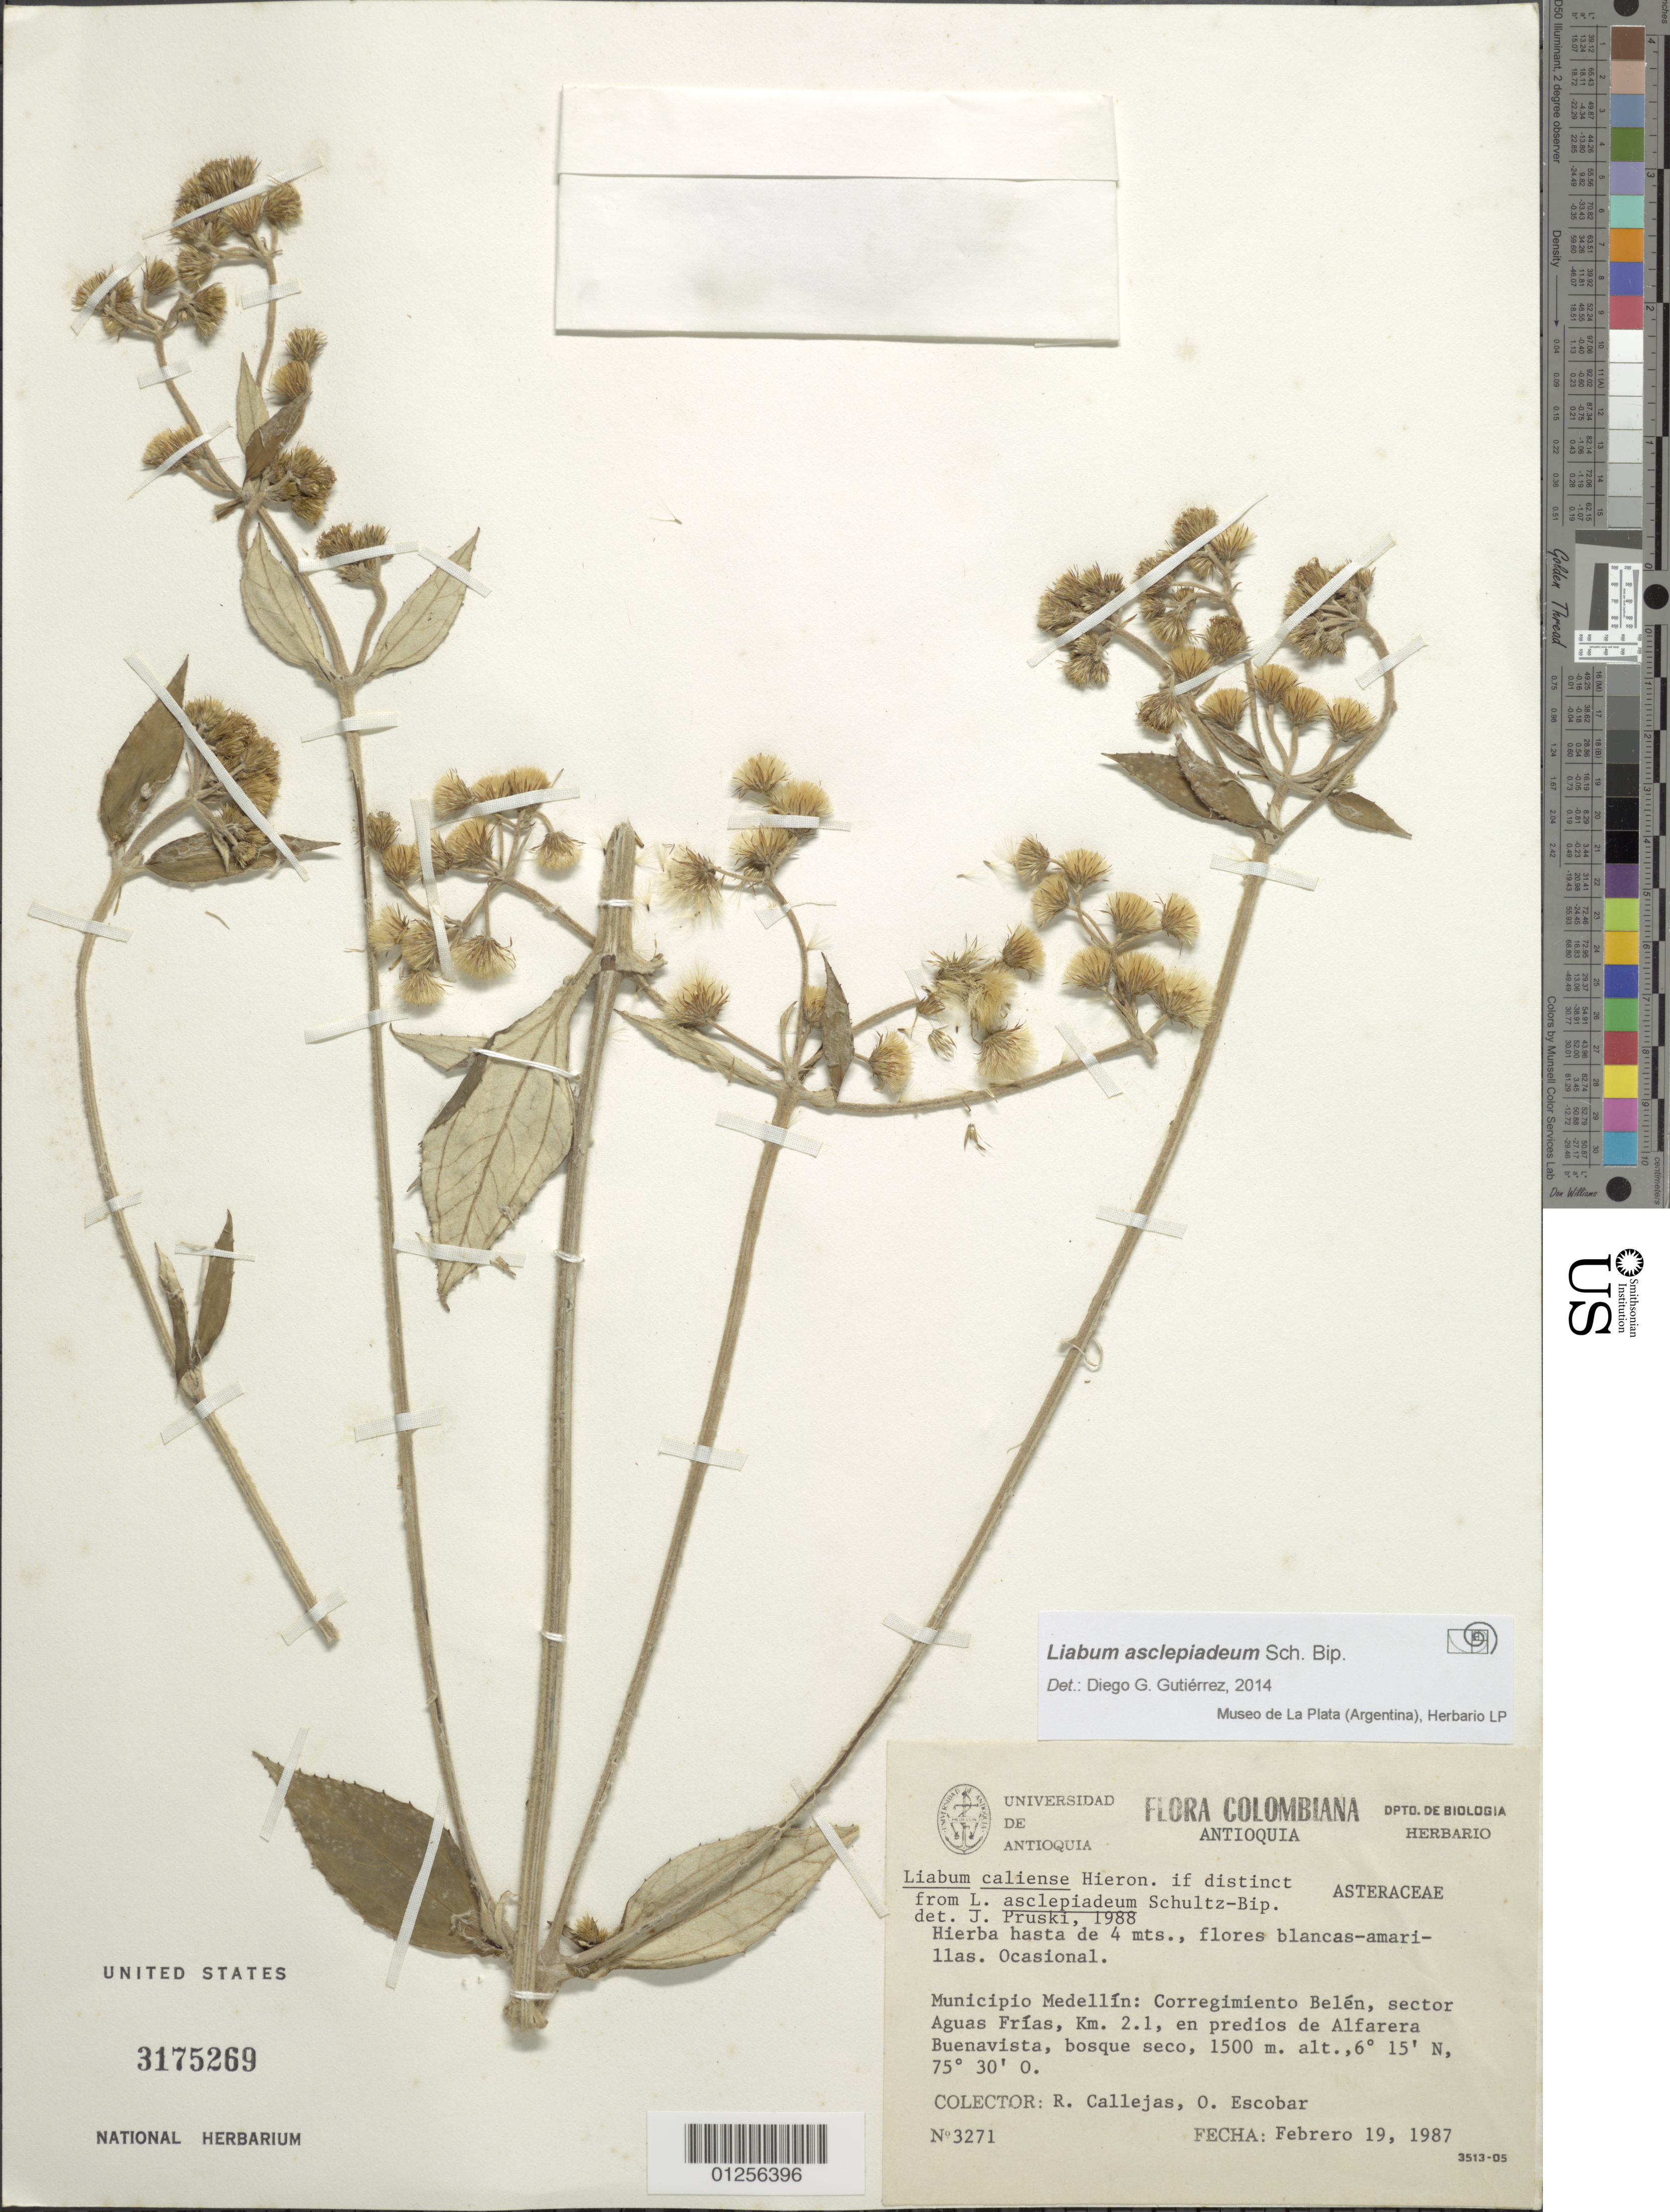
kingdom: Plantae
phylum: Tracheophyta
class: Magnoliopsida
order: Asterales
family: Asteraceae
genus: Liabum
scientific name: Liabum asclepiadeum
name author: Sch. Bip.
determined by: Gutierrez, D. G.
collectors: R. Callejas & O. D. Escobar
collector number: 3271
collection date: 1987-02-19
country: Colombia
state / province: Antioquiá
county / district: Medellín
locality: Corregimiento Belén, sector Aguas Frías, km 2.1, en predios de Alfarera Buenavista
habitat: boque seco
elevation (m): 1500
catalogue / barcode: US 3175269